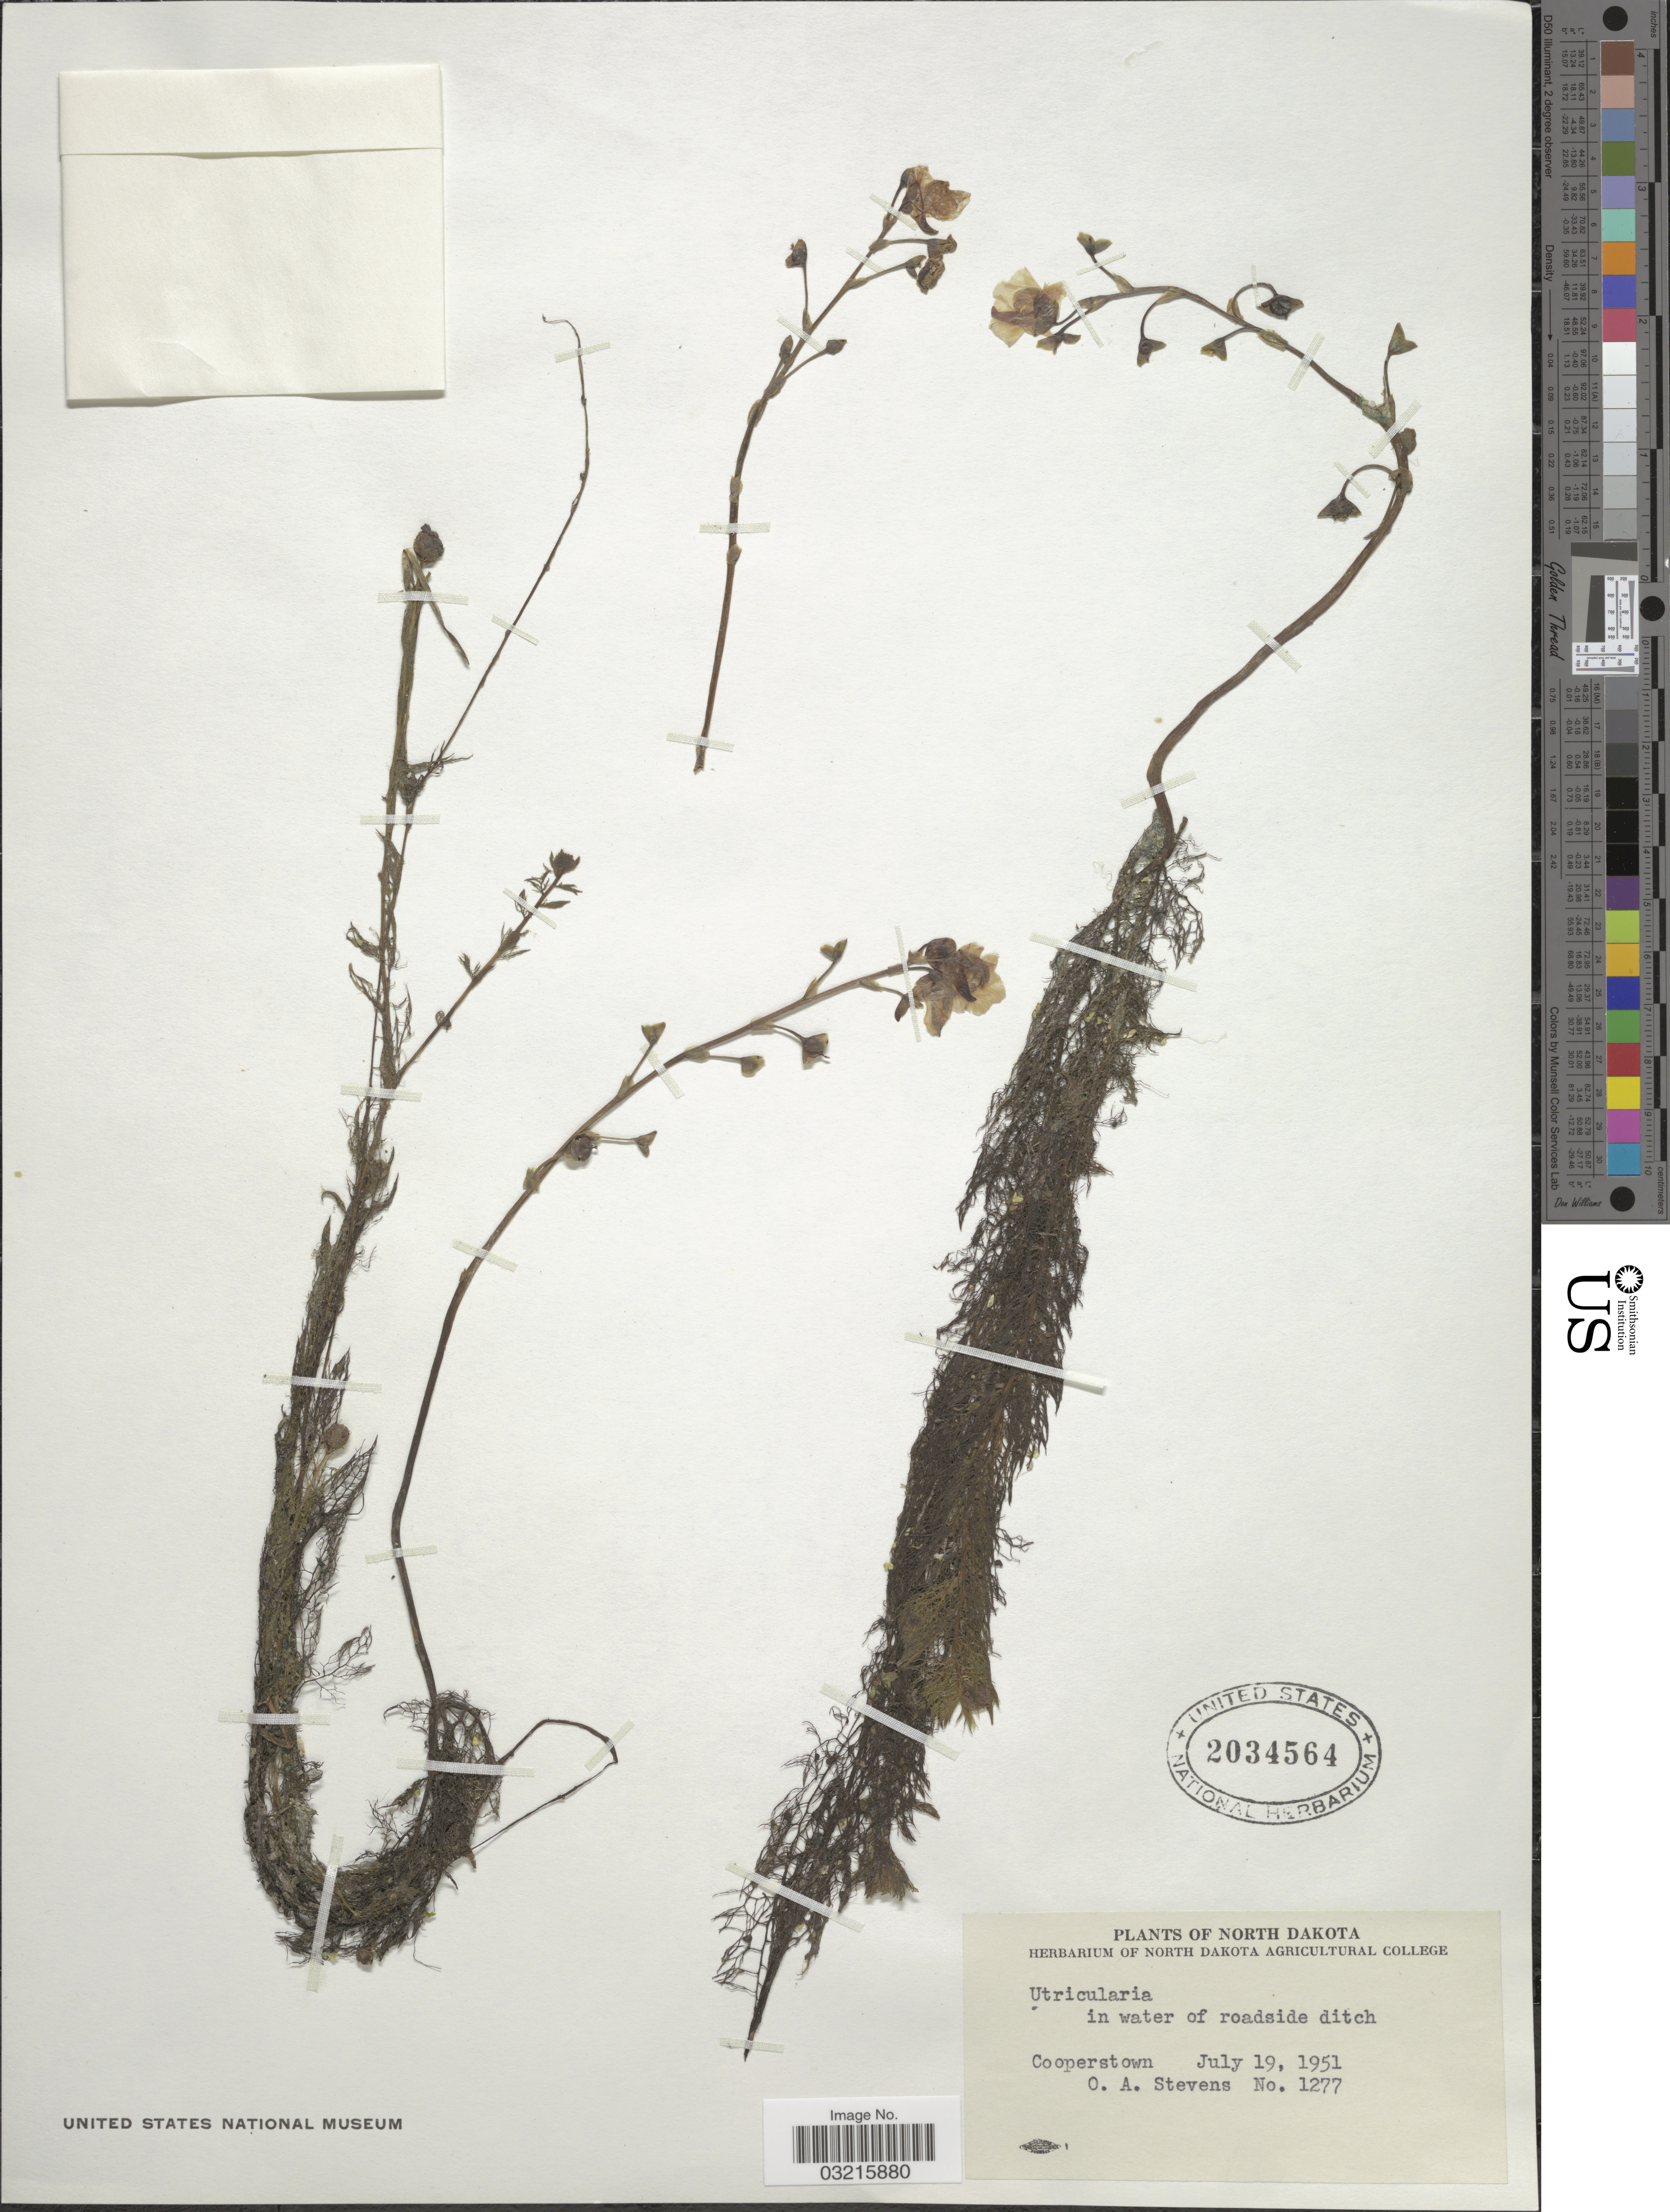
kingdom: Plantae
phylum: Tracheophyta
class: Magnoliopsida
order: Lamiales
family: Lentibulariaceae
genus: Utricularia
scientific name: Utricularia vulgaris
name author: L.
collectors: O. A. Stevens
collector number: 1277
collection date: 1951-07-19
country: United States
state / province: North Dakota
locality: Cooperstown.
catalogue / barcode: US 2034564